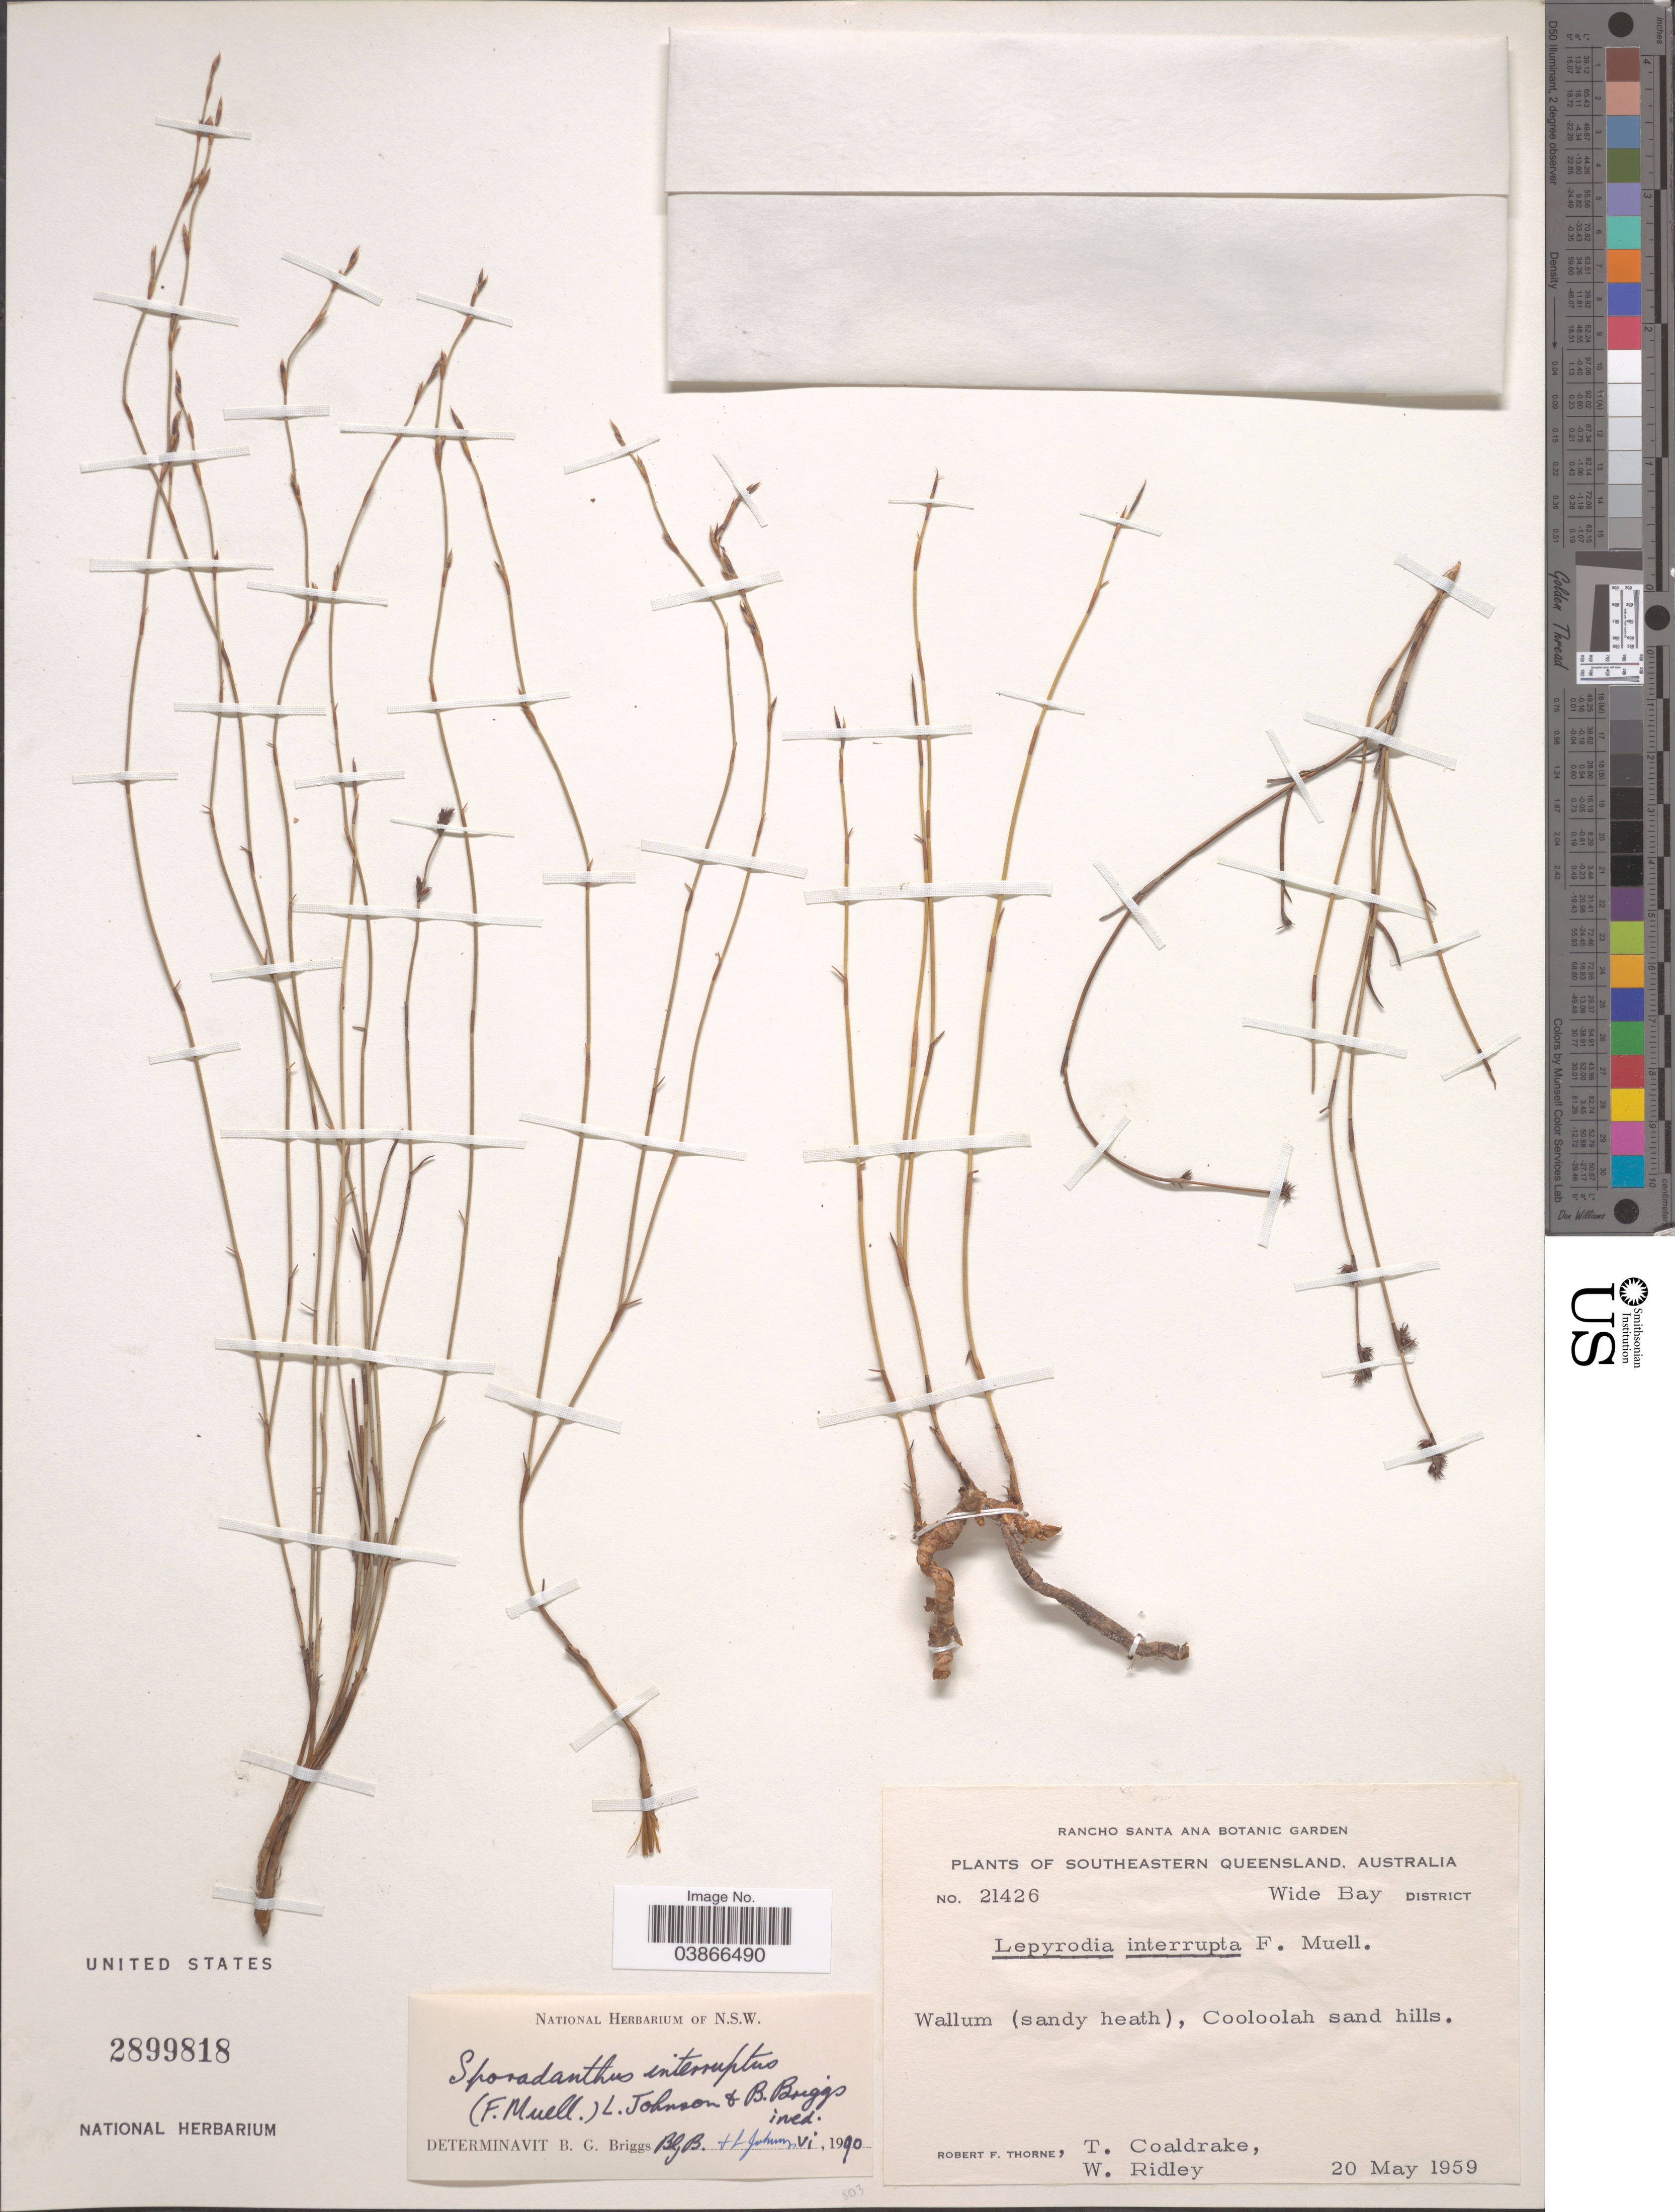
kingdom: Plantae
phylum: Tracheophyta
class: Liliopsida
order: Poales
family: Restionaceae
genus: Sporadanthus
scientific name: Sporadanthus interruptus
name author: (F. Muell.) B.G. Briggs & L.A.S. Johnson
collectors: R. F. Thorne, T. Coaldrake & W. Ridley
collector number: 21426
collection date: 1959-05-20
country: Australia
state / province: Queensland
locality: Southeastern Queensland. Wide Bay District. Wallum (sandy heath), Cooloolah sand hills.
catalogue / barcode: US 2899818